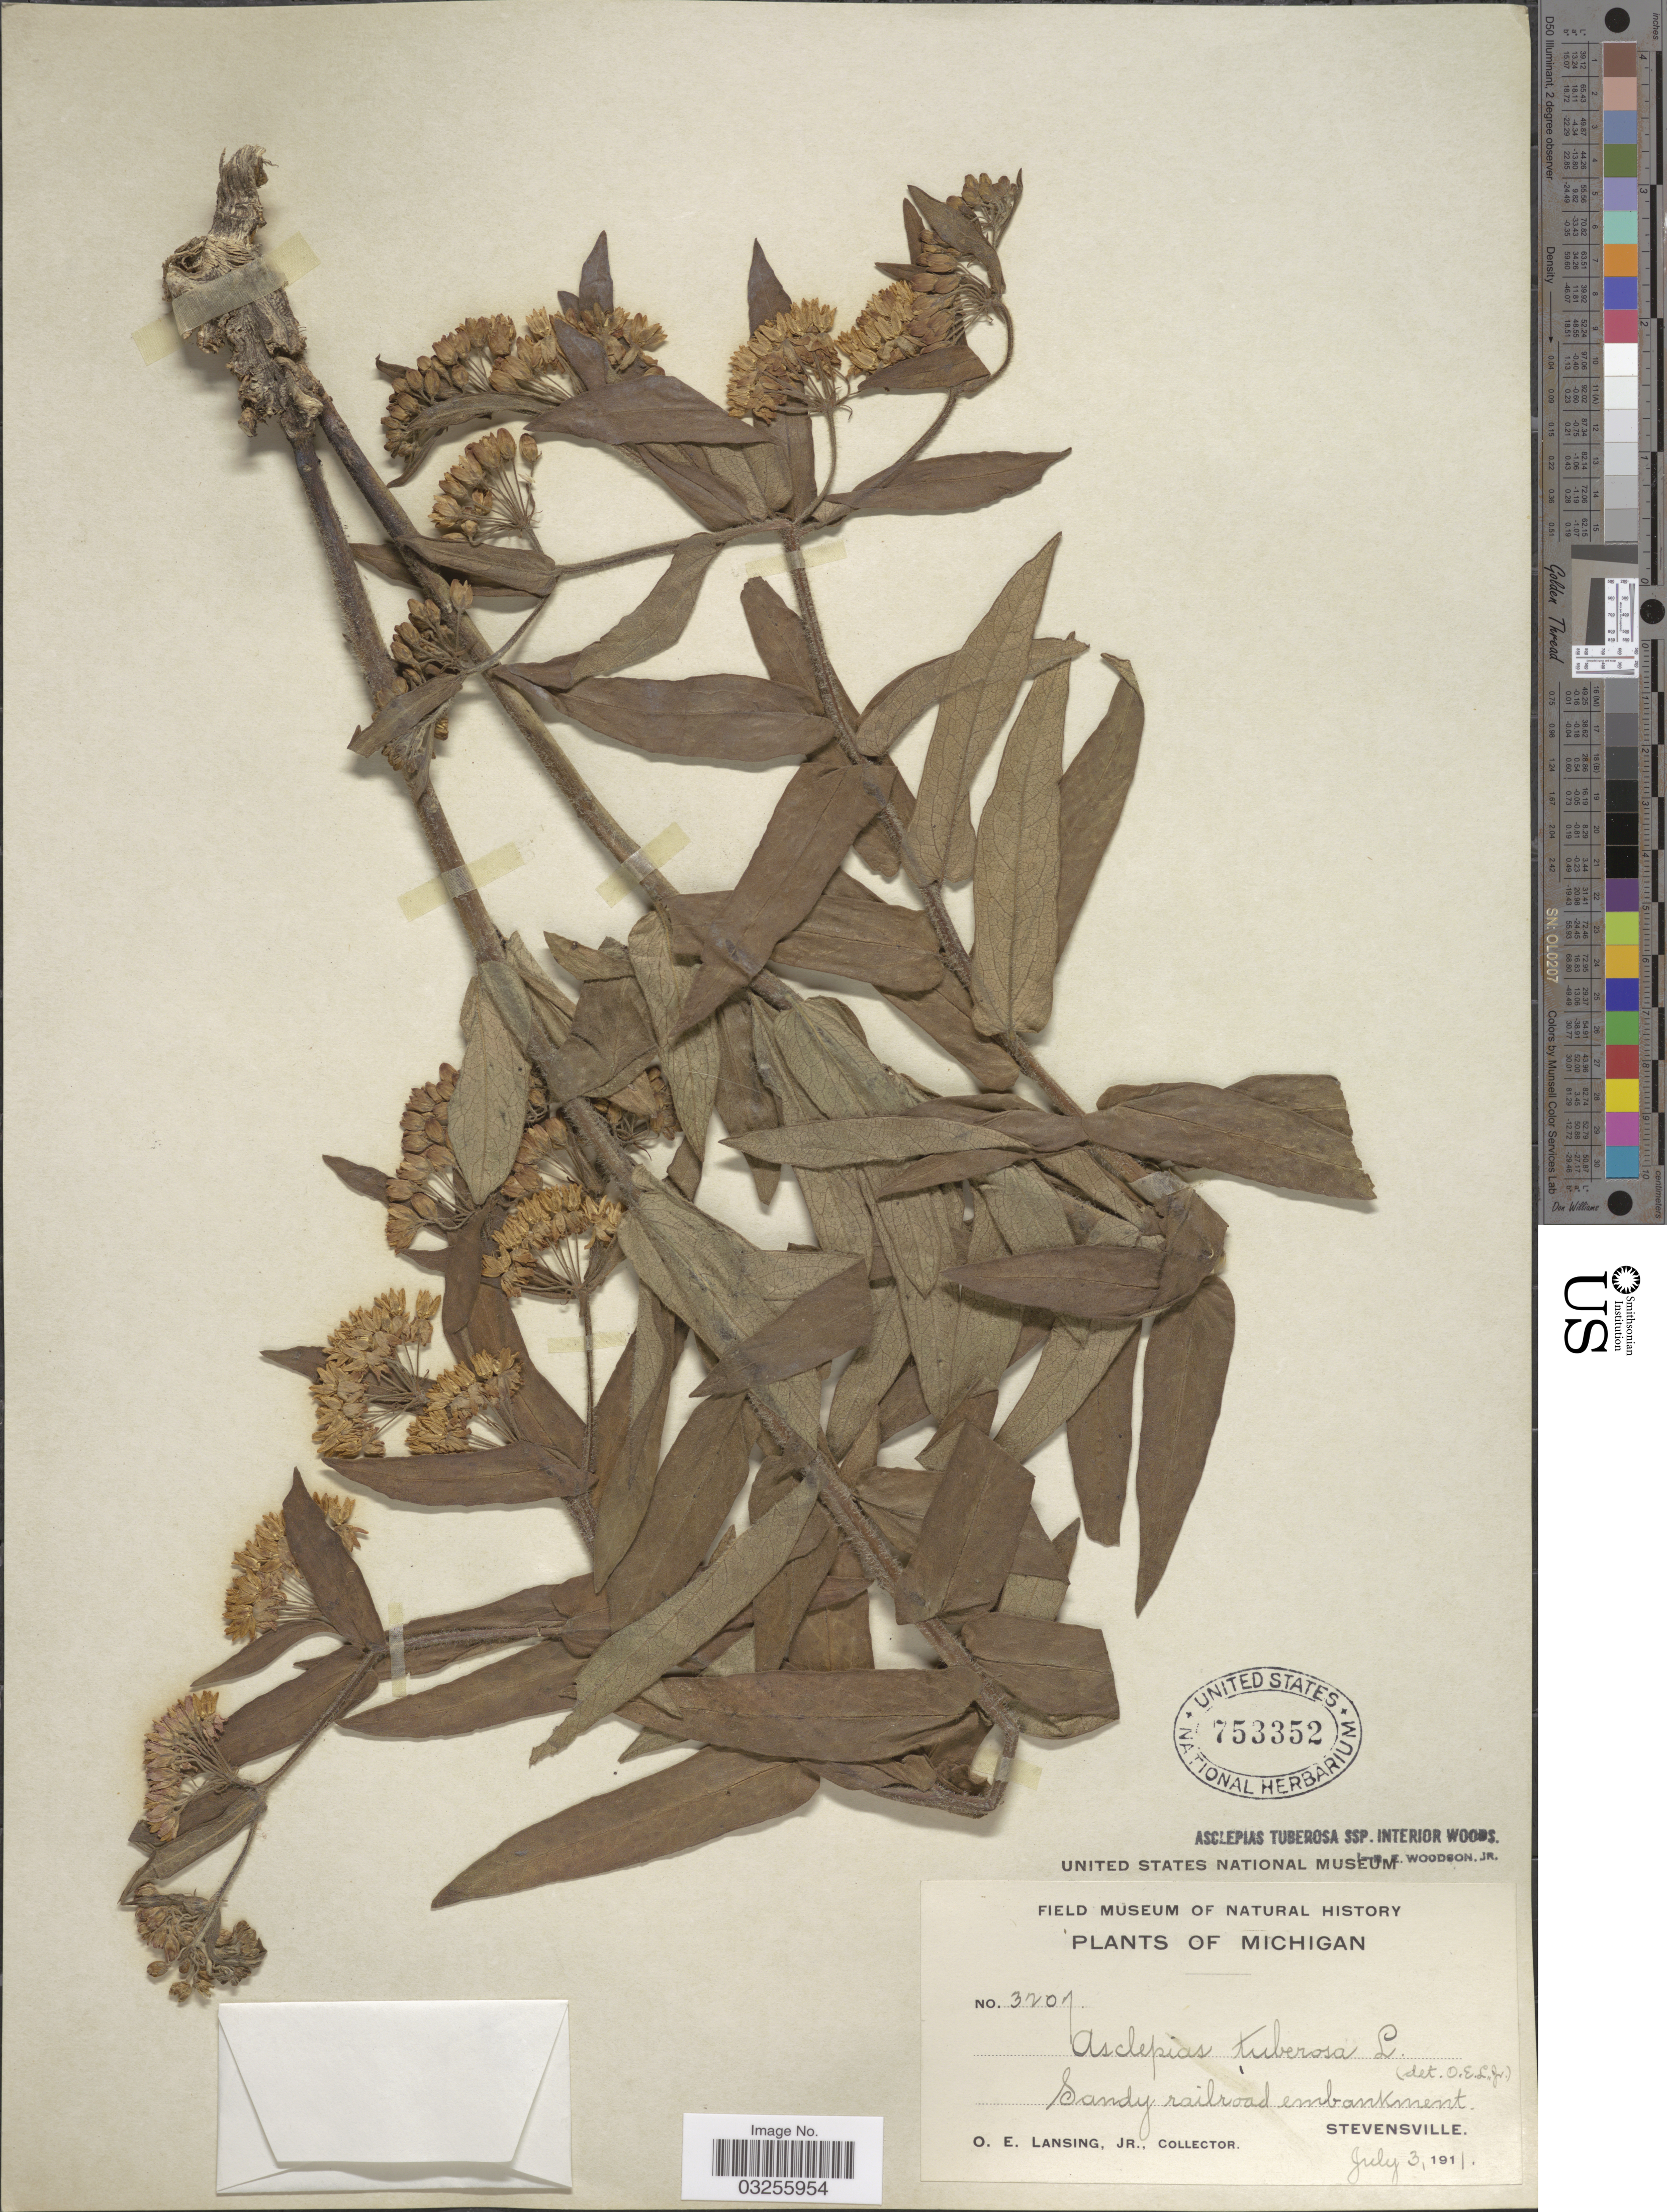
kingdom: Plantae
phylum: Tracheophyta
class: Magnoliopsida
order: Gentianales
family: Apocynaceae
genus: Asclepias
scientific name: Asclepias tuberosa subsp. interior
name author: Woodson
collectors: O. Lansing Jr.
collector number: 3207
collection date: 1911-07-03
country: United States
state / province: Michigan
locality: Sandy railroad embankment. Stevensville.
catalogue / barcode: US 753352